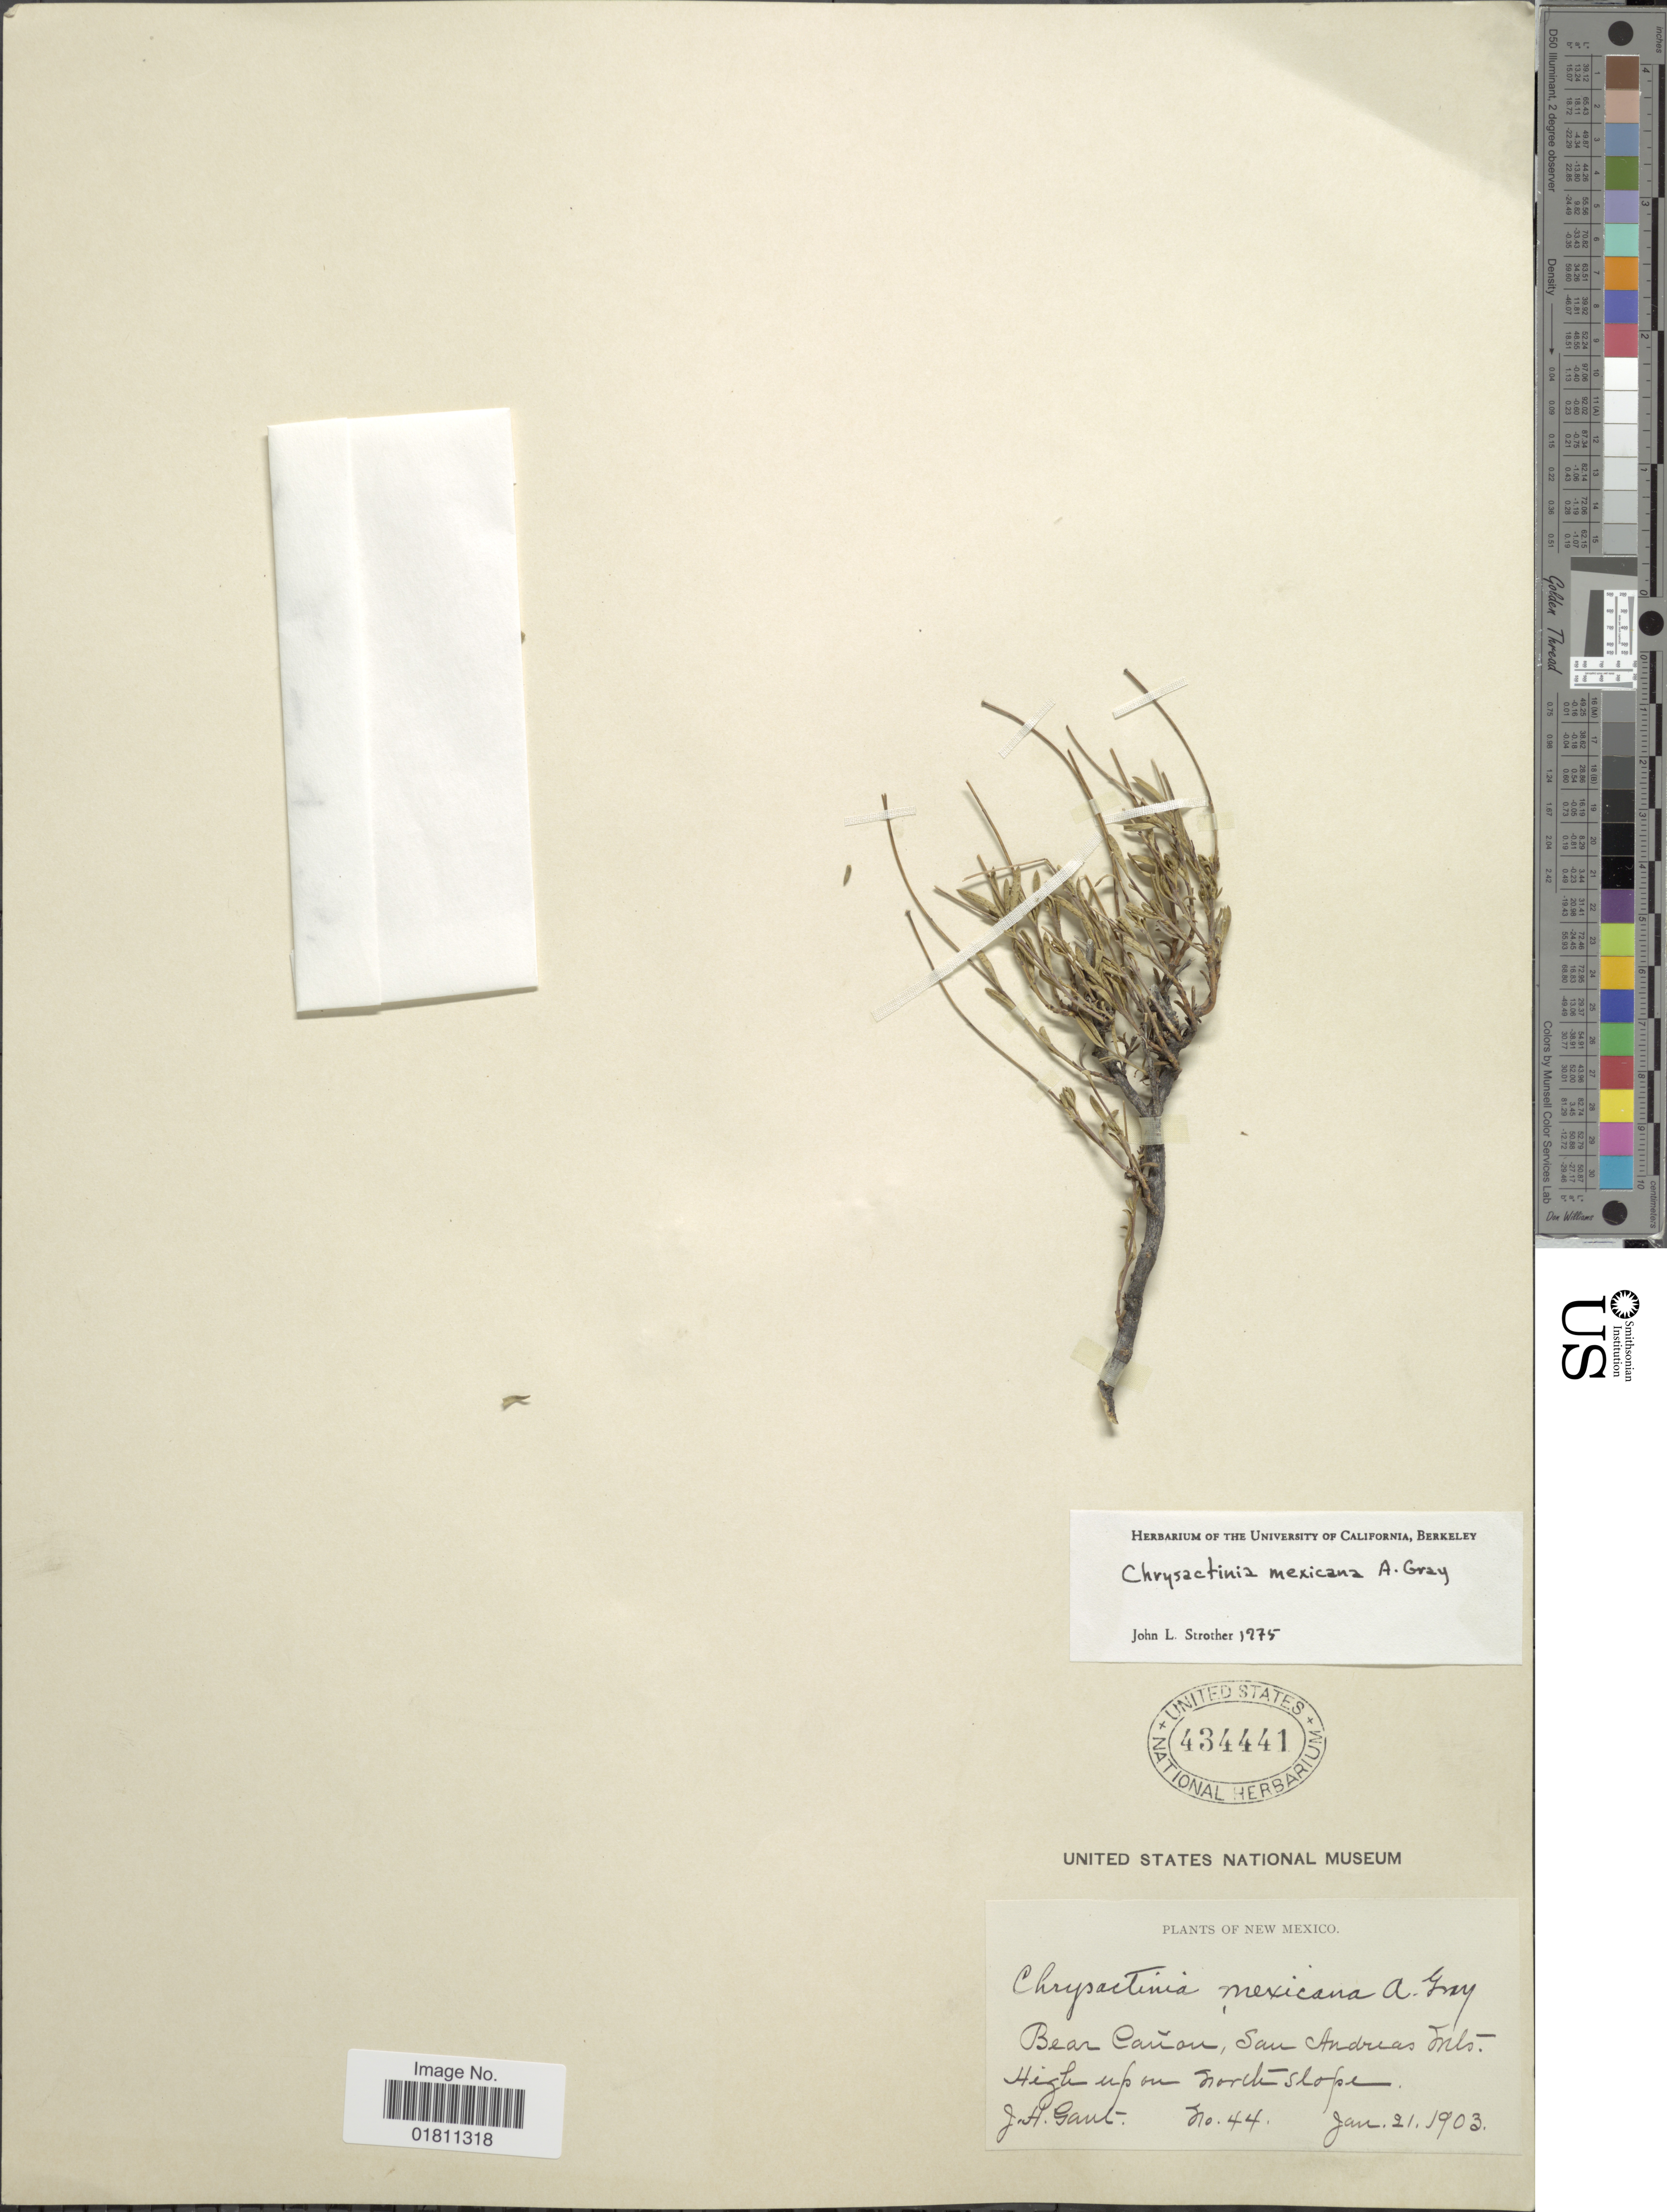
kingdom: Plantae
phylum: Tracheophyta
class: Magnoliopsida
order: Asterales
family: Asteraceae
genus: Chrysactinia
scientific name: Chrysactinia mexicana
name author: A. Gray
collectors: J. Gaut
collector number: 44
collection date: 1903-06-21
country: United States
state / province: New Mexico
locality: Bear Canon, San Andreas Mts. High upon north slope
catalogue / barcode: US 434441